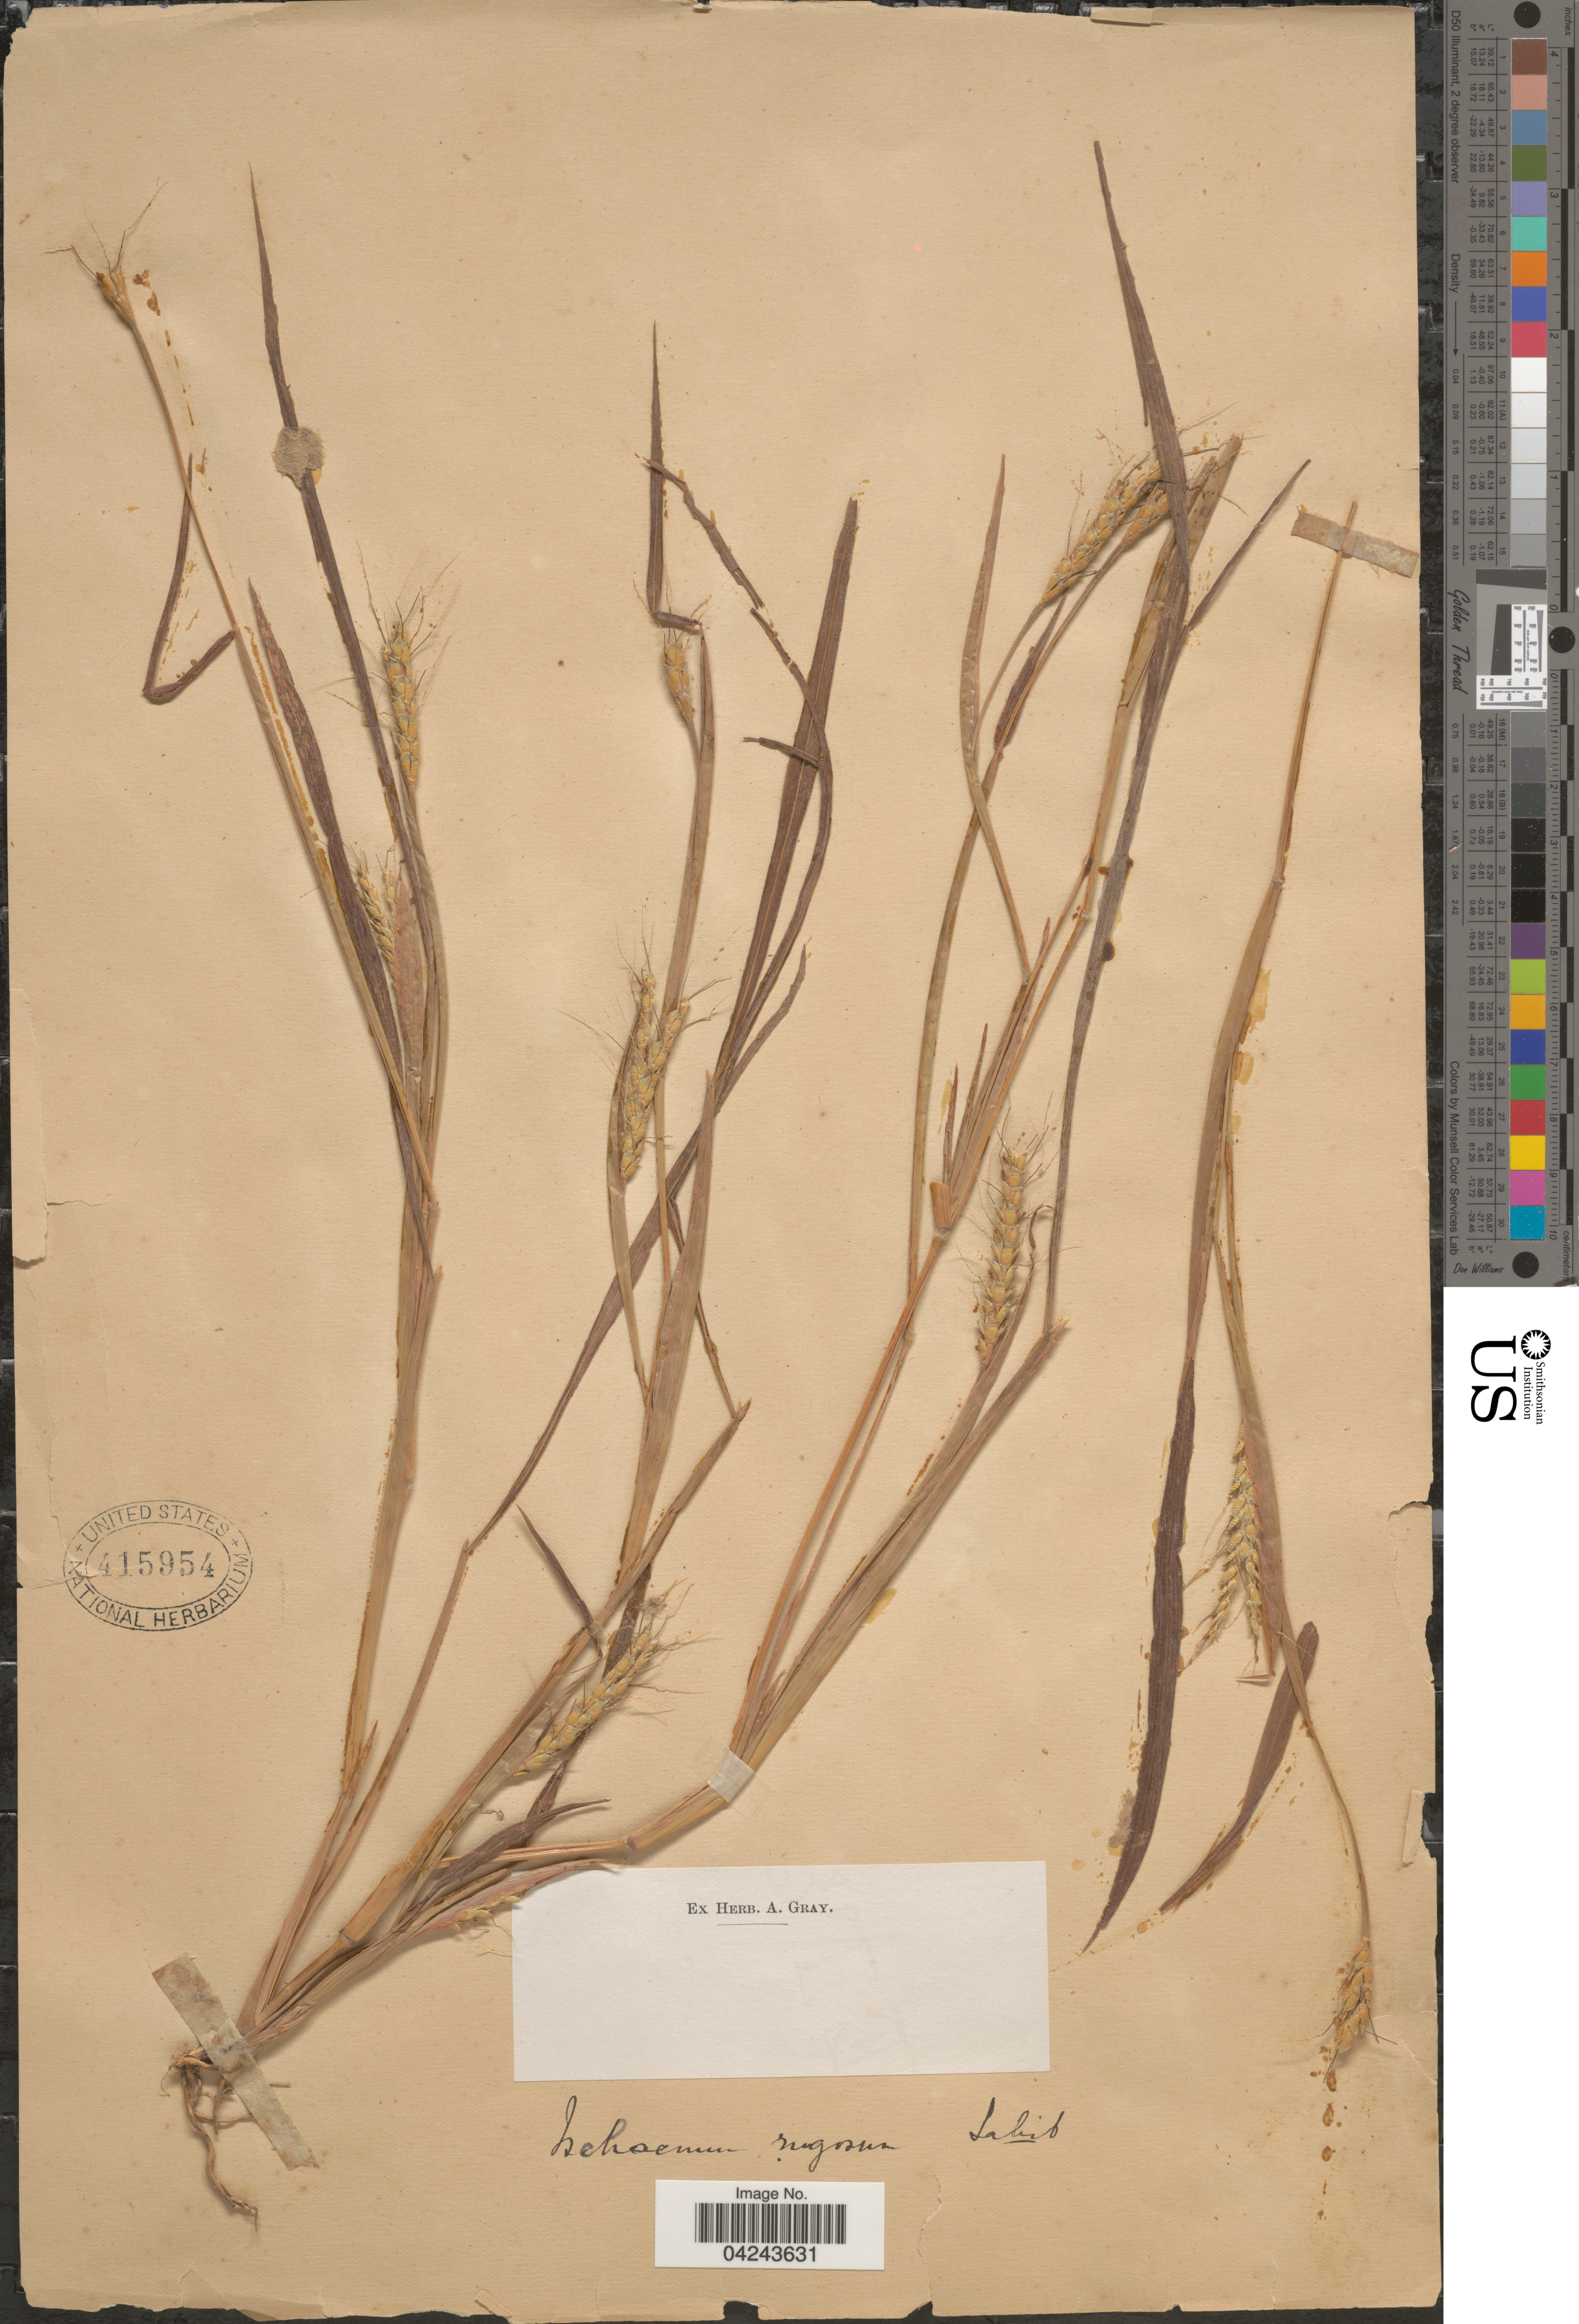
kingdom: Plantae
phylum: Tracheophyta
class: Liliopsida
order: Poales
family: Poaceae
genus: Ischaemum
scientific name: Ischaemum rugosum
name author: Salisb.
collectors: ex herb. Gray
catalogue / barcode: US 415954